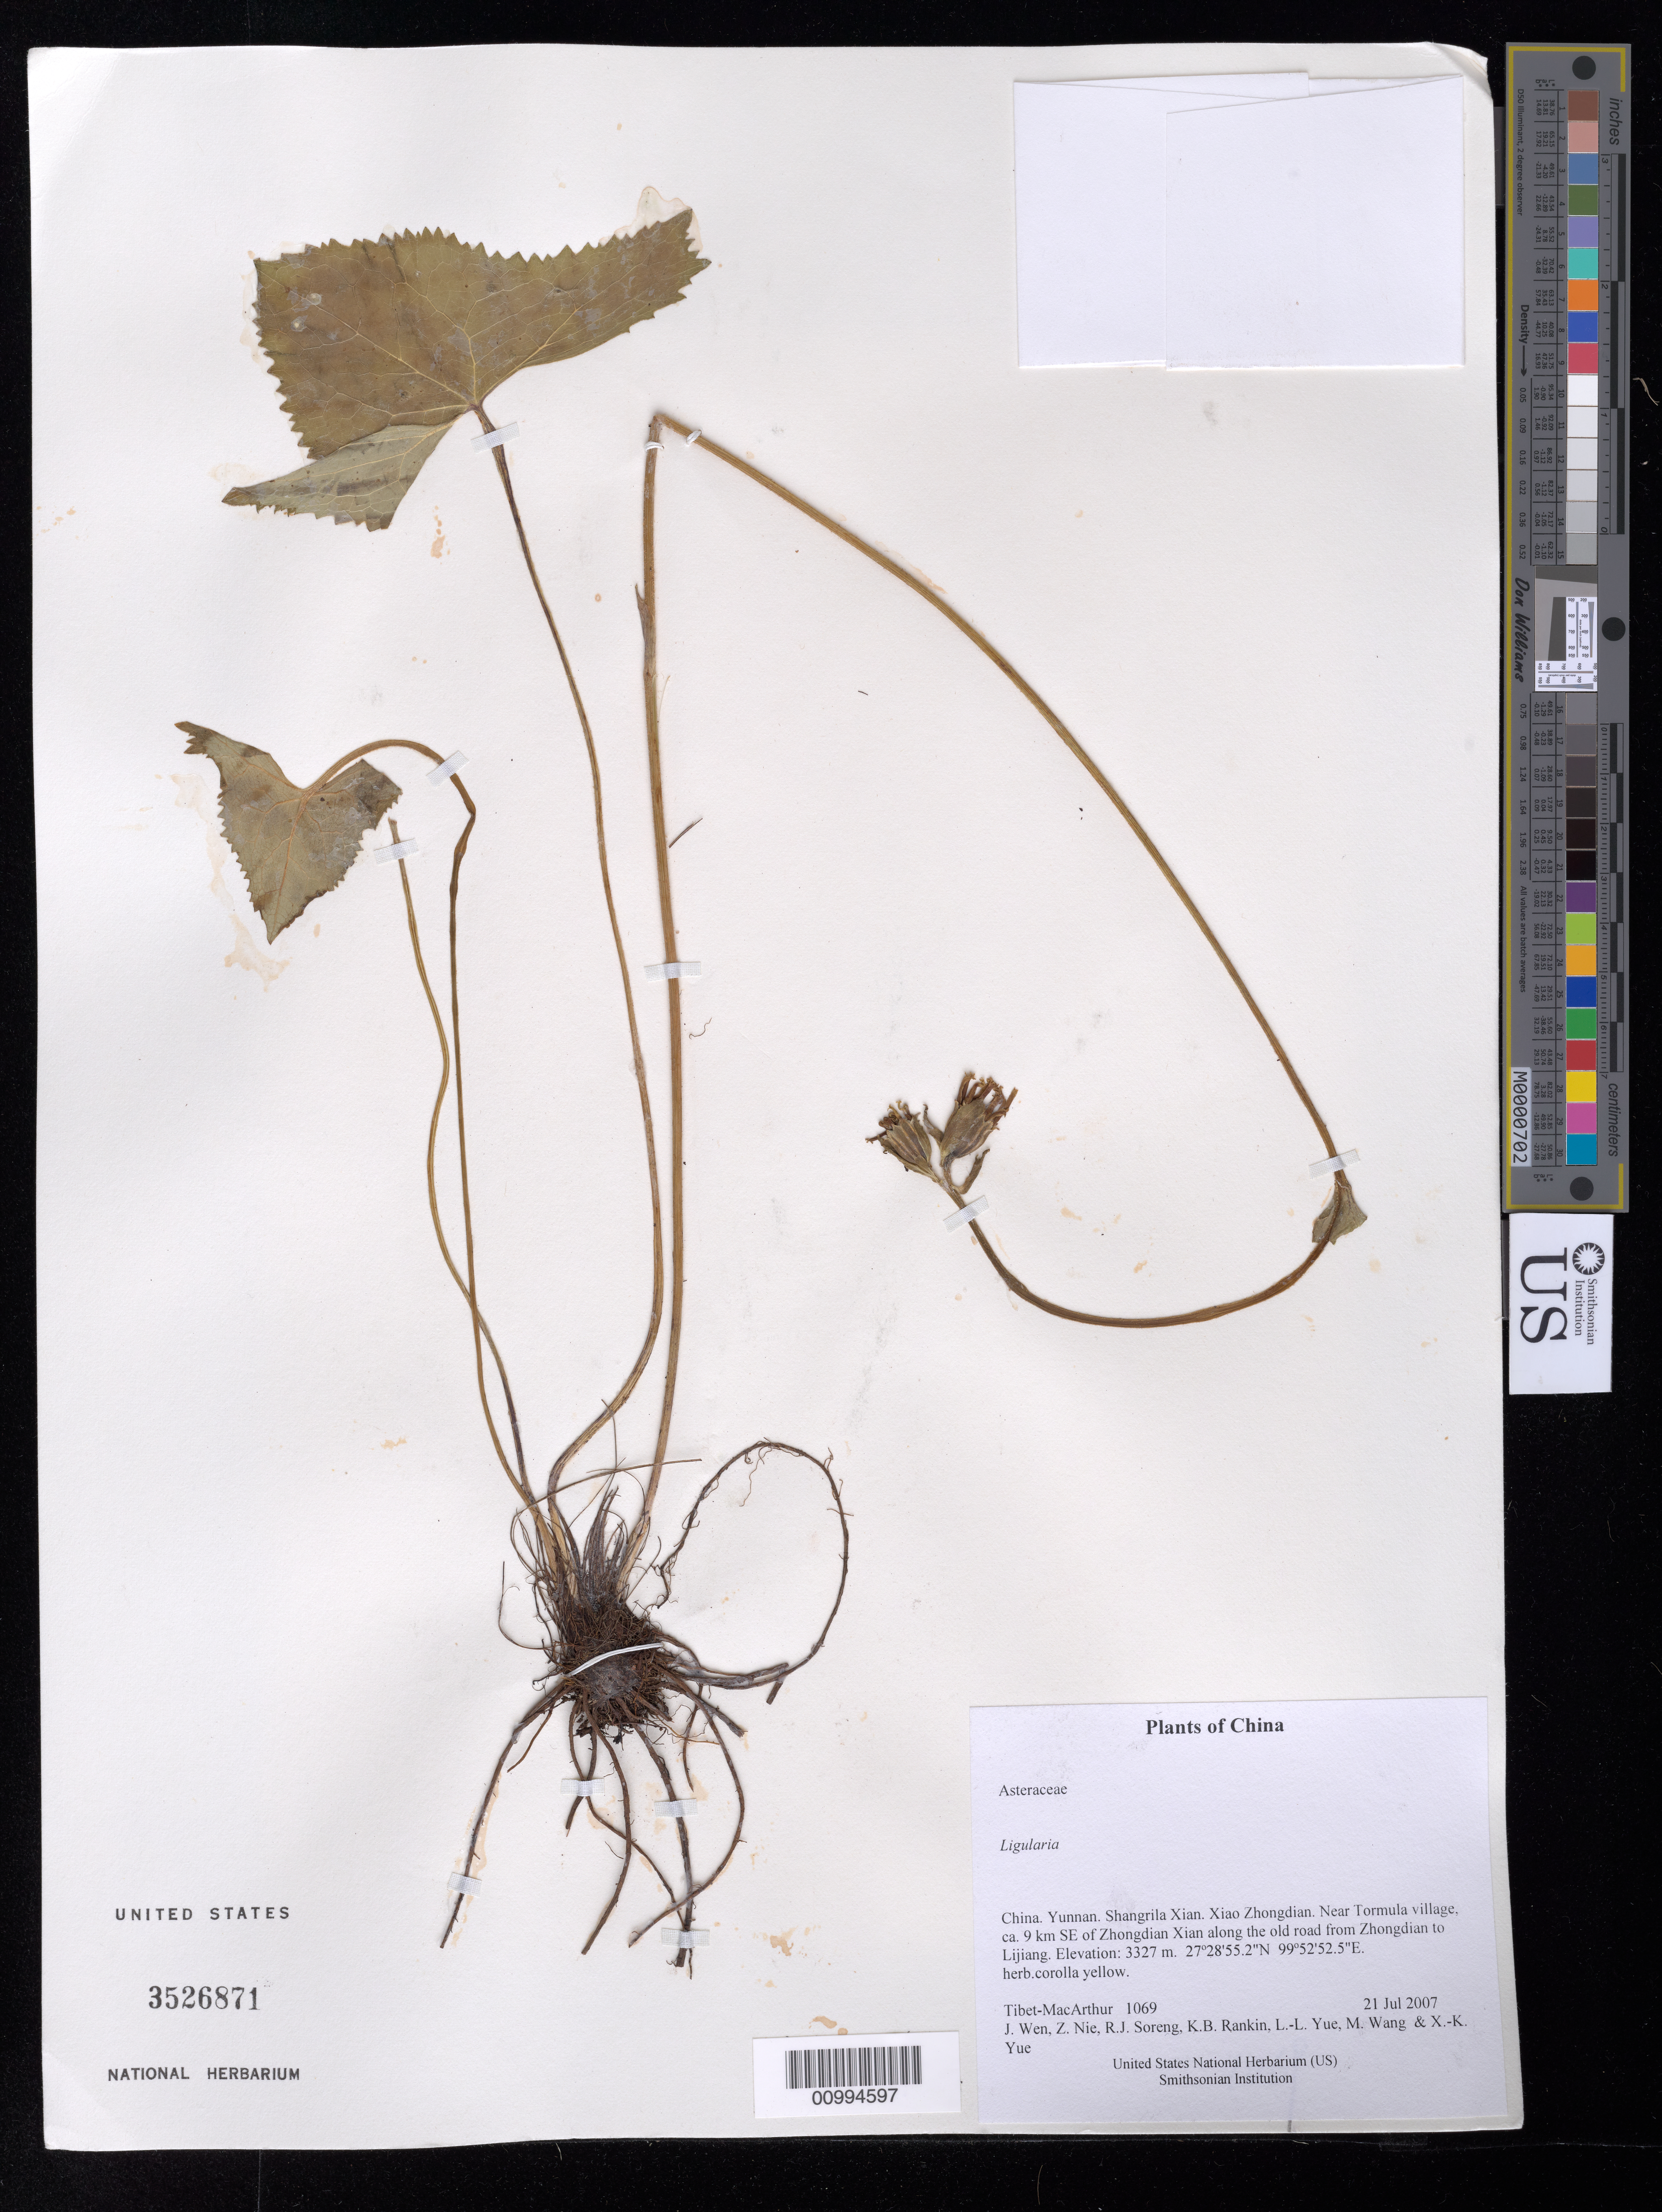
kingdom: Plantae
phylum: Tracheophyta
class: Magnoliopsida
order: Asterales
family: Asteraceae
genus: Ligularia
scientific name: Ligularia sp.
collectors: Tibet-MacArthur, J. Wen, Z. Nie, R. J. Soreng, K. Rankin, L. Yue, M. Wang & X. Yue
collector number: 1069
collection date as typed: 21 Jul 2007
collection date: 2007-07-21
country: China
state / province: Yunnan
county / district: Shangrila Xian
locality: Xiao Zhongdian. Near Tormula village, ca. 9 km SE of Zhongdian Xian along the old road from Zhongdian to Lijiang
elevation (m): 3327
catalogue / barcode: US 3526871